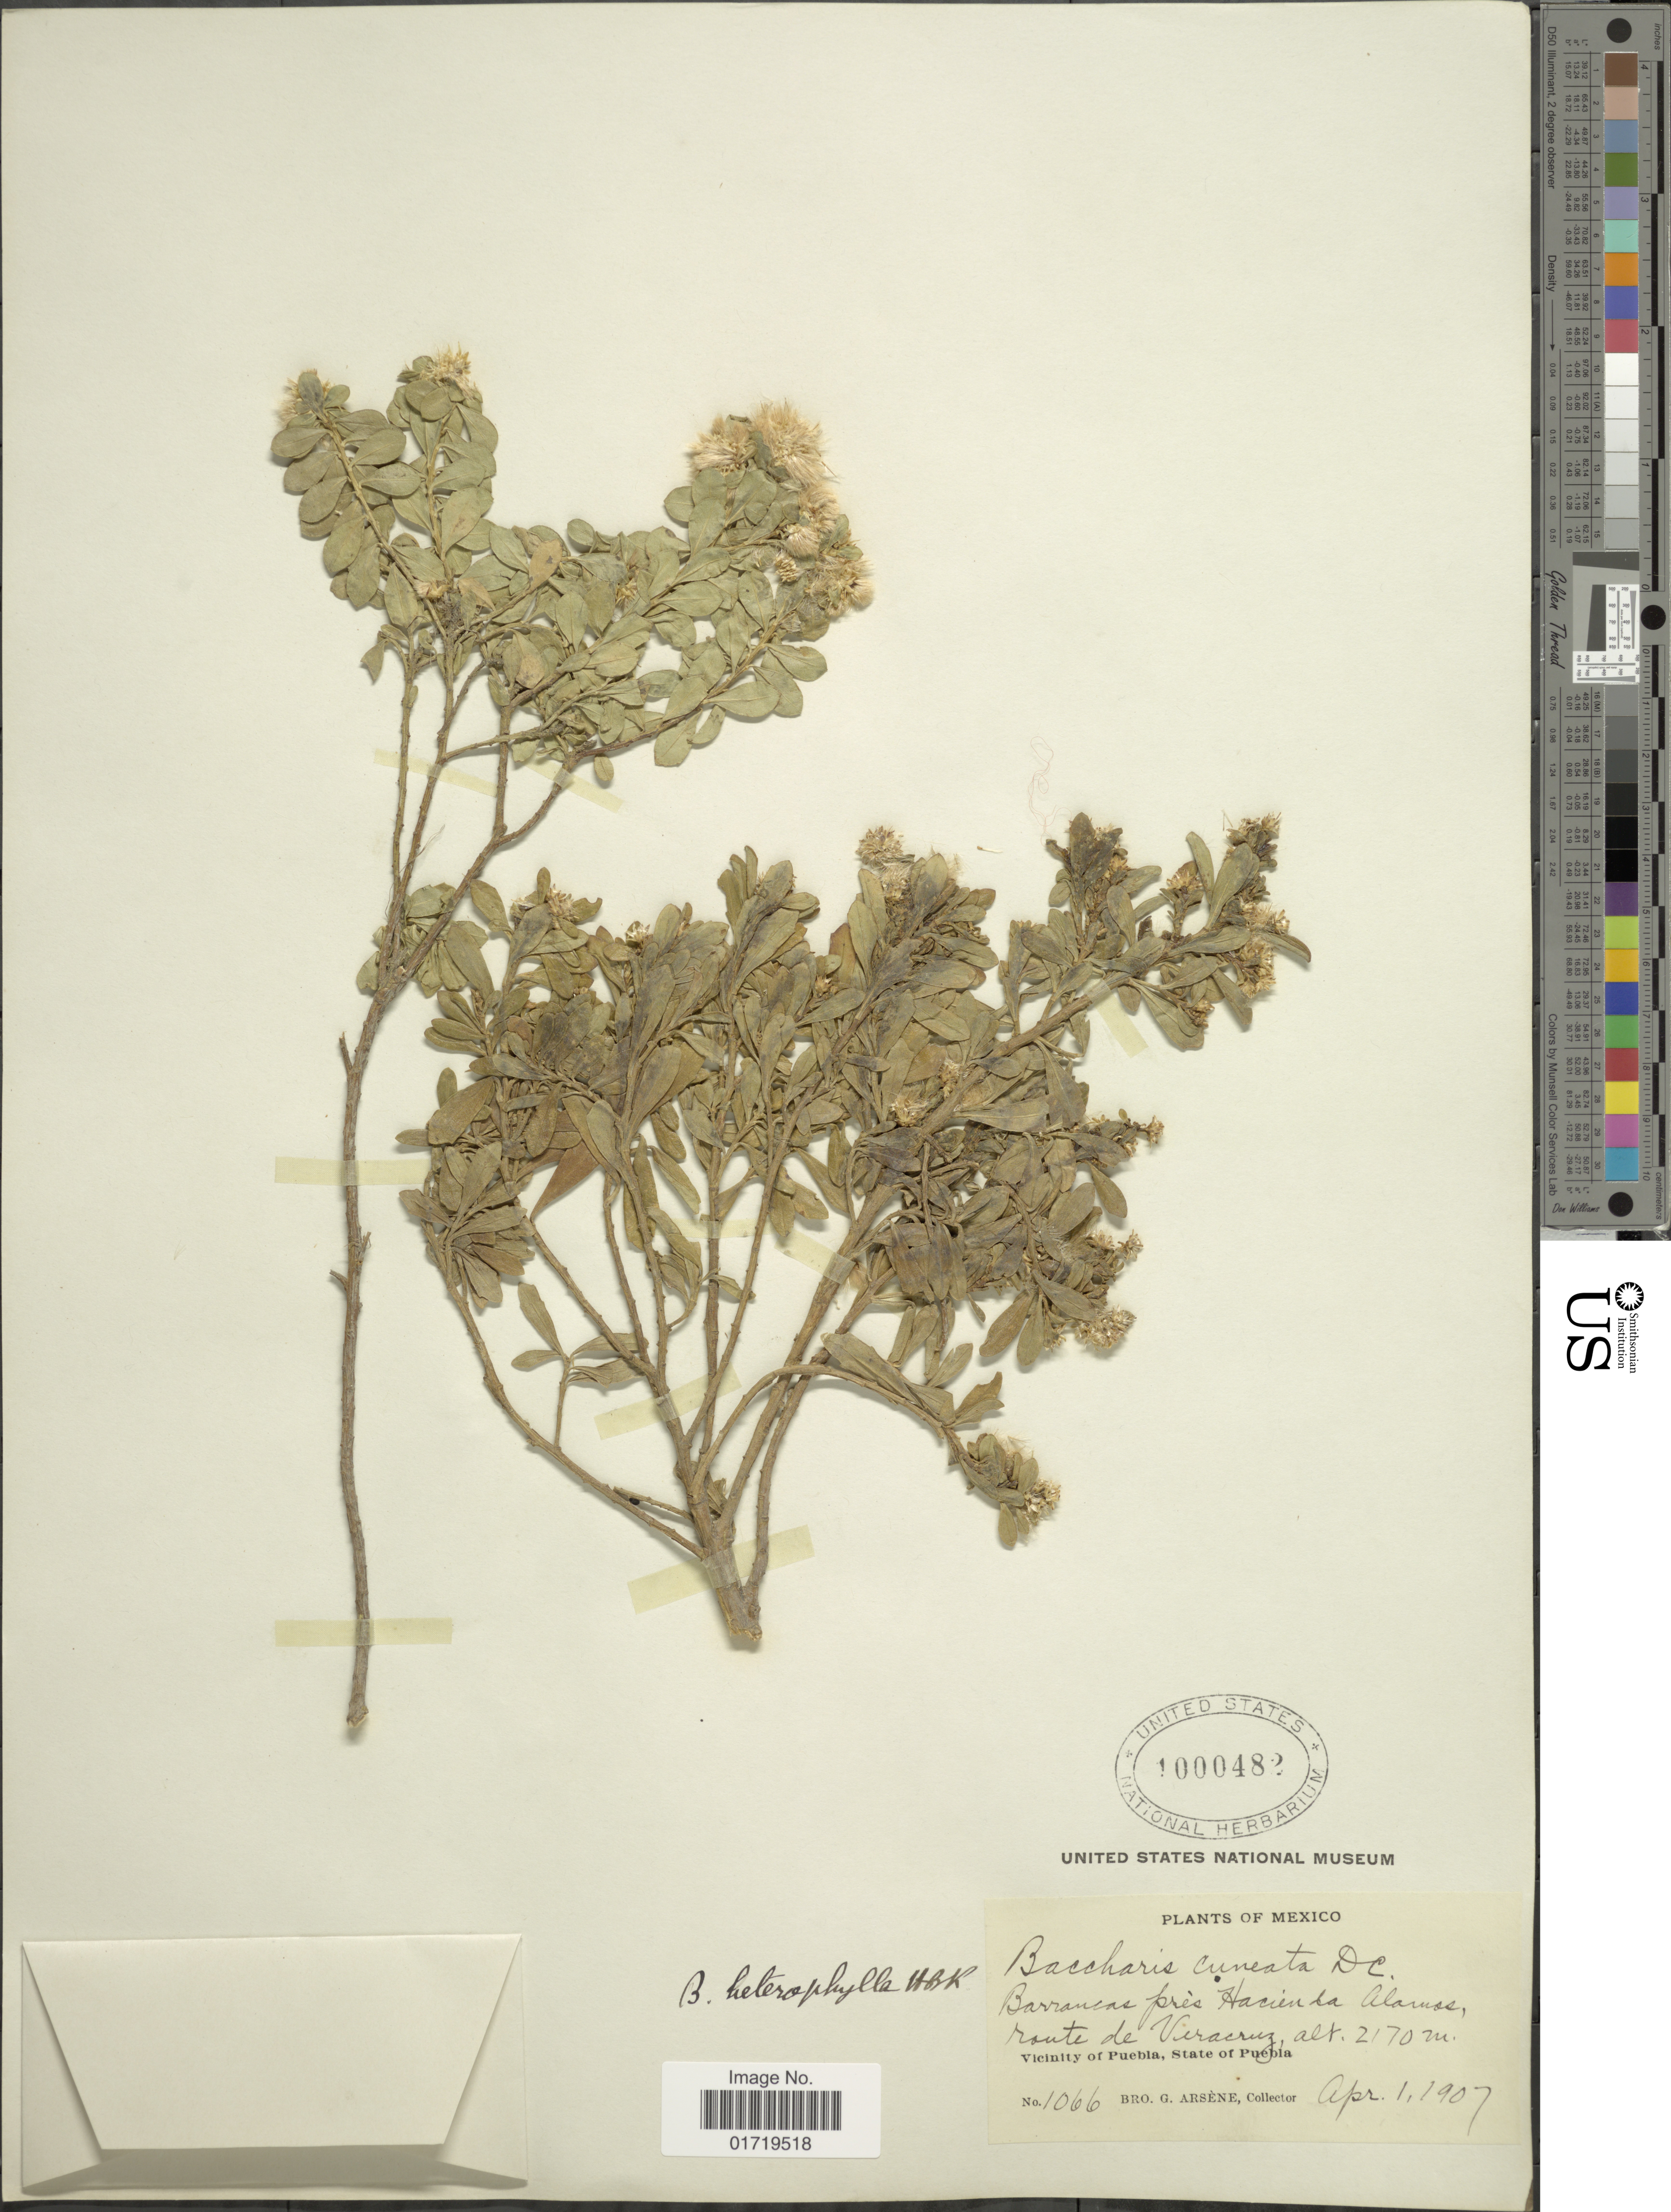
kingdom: Plantae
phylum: Tracheophyta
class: Magnoliopsida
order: Asterales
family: Asteraceae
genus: Baccharis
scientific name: Baccharis heterophylla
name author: Kunth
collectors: Bro. G. Arsène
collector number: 1066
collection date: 1907-04-01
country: Mexico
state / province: Puebla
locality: Barranca pres Hacienda Alarnos route de VeraCruz, Vicinity of Puebla, State of Puebla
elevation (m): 2170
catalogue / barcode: US 1000482